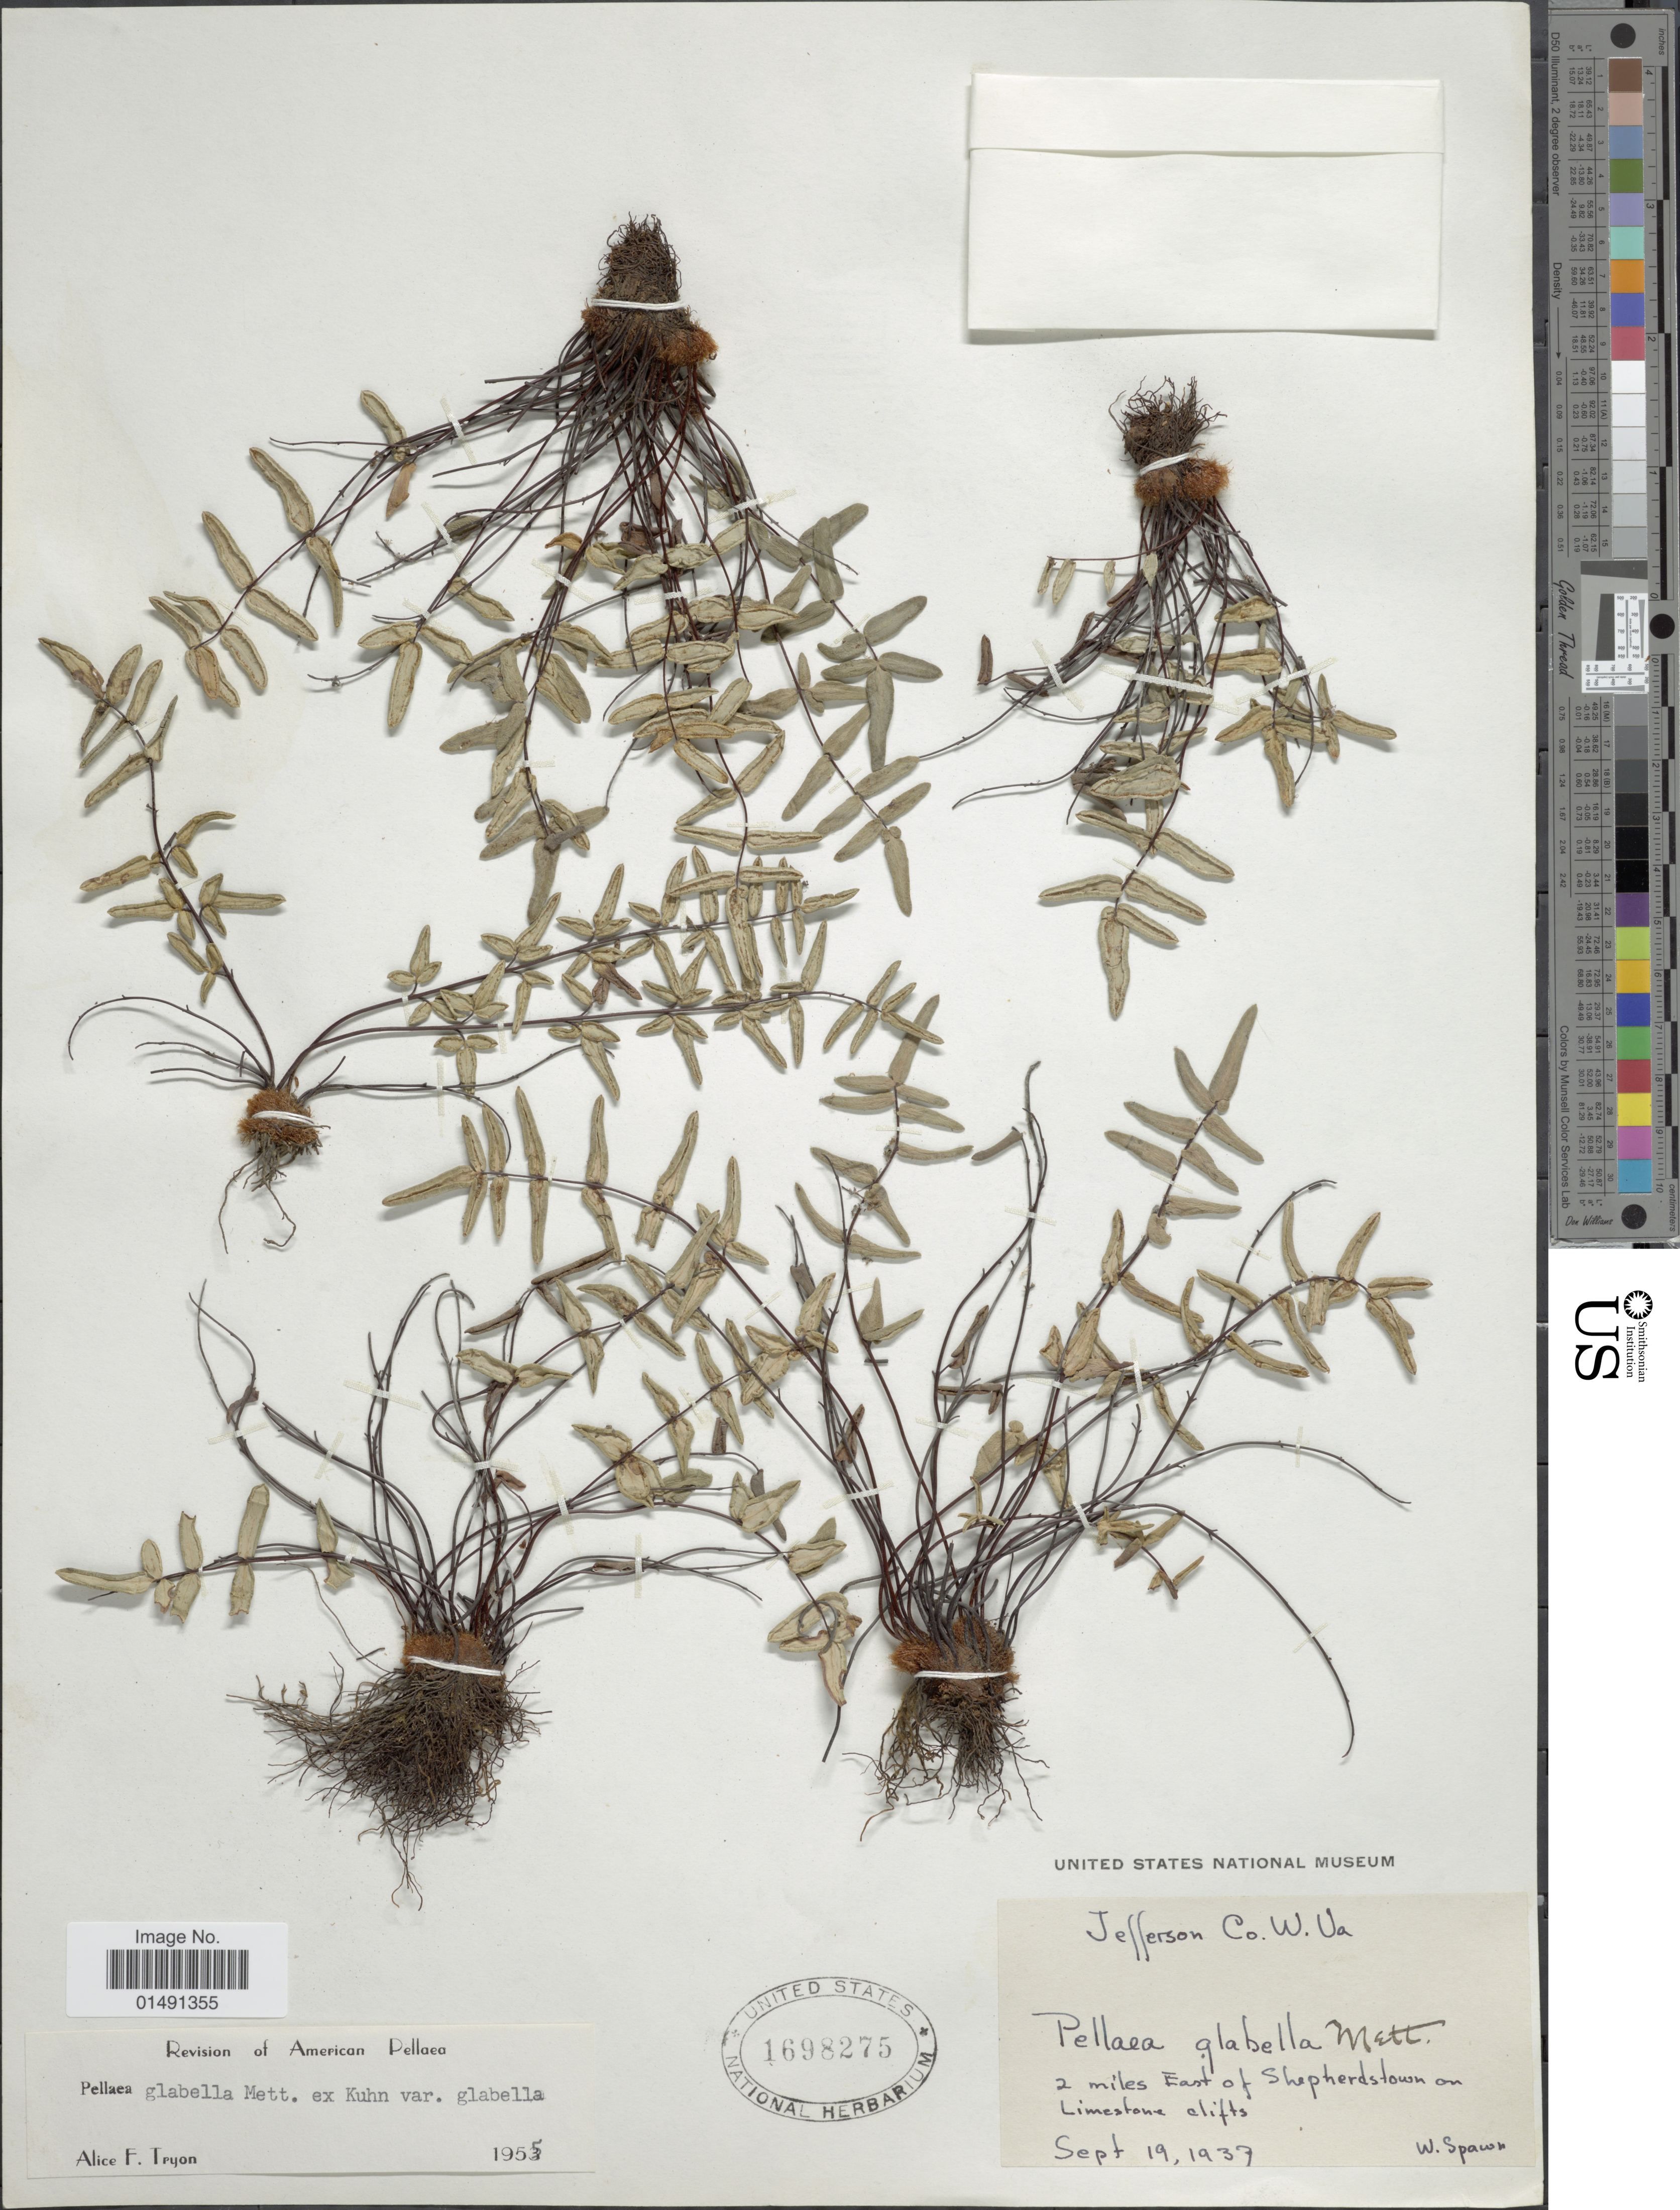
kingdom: Plantae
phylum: Tracheophyta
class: Polypodiopsida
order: Polypodiales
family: Pteridaceae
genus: Pellaea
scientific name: Pellaea glabella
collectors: W. Spawn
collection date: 1937-09-19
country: United States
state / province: West Virginia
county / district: Jefferson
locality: Jefferson Co, 2 miles East of Shepherds town on Limestone cliffs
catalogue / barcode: US 1698275